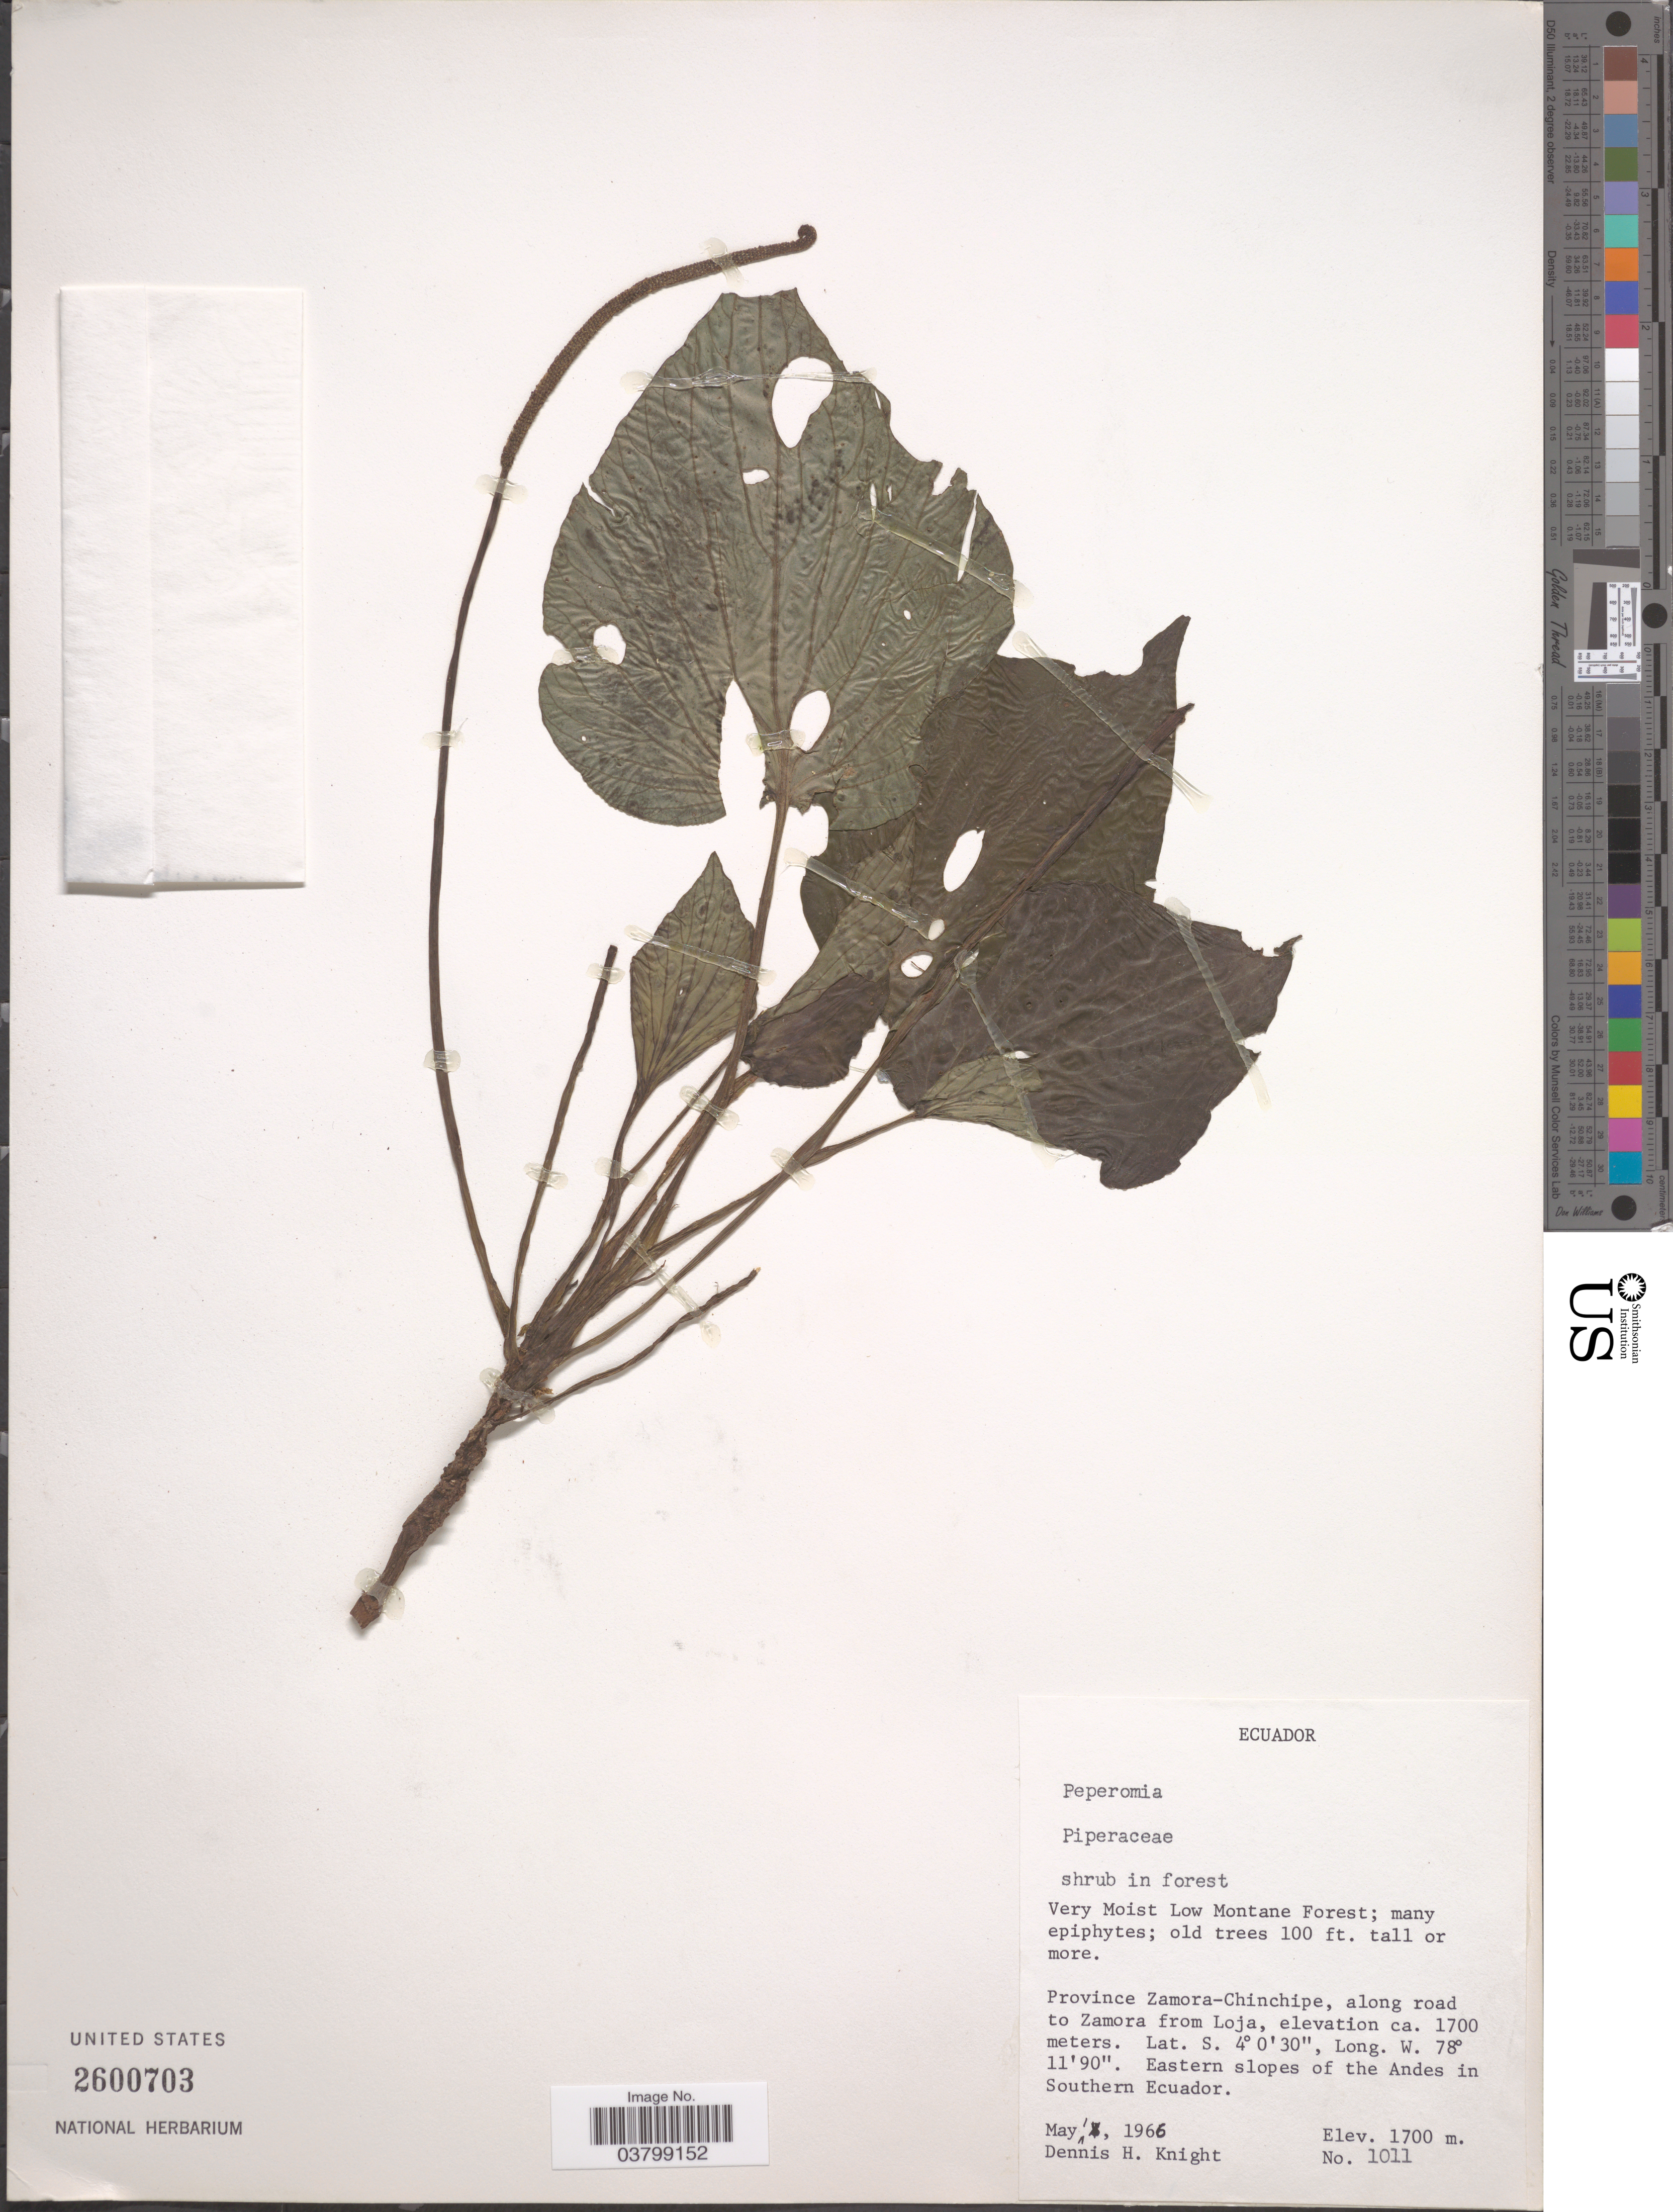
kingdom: Plantae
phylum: Tracheophyta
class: Magnoliopsida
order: Piperales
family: Piperaceae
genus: Peperomia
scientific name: Peperomia sp. nov.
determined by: Jiménez, José Estaban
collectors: D. Knight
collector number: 1011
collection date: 1966-05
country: Ecuador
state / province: Zamora-Chinchipe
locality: Along road to Zamora from Loja. Eastern slopes of the Andes in Southern Ecuador.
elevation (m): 1700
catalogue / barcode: US 2600703